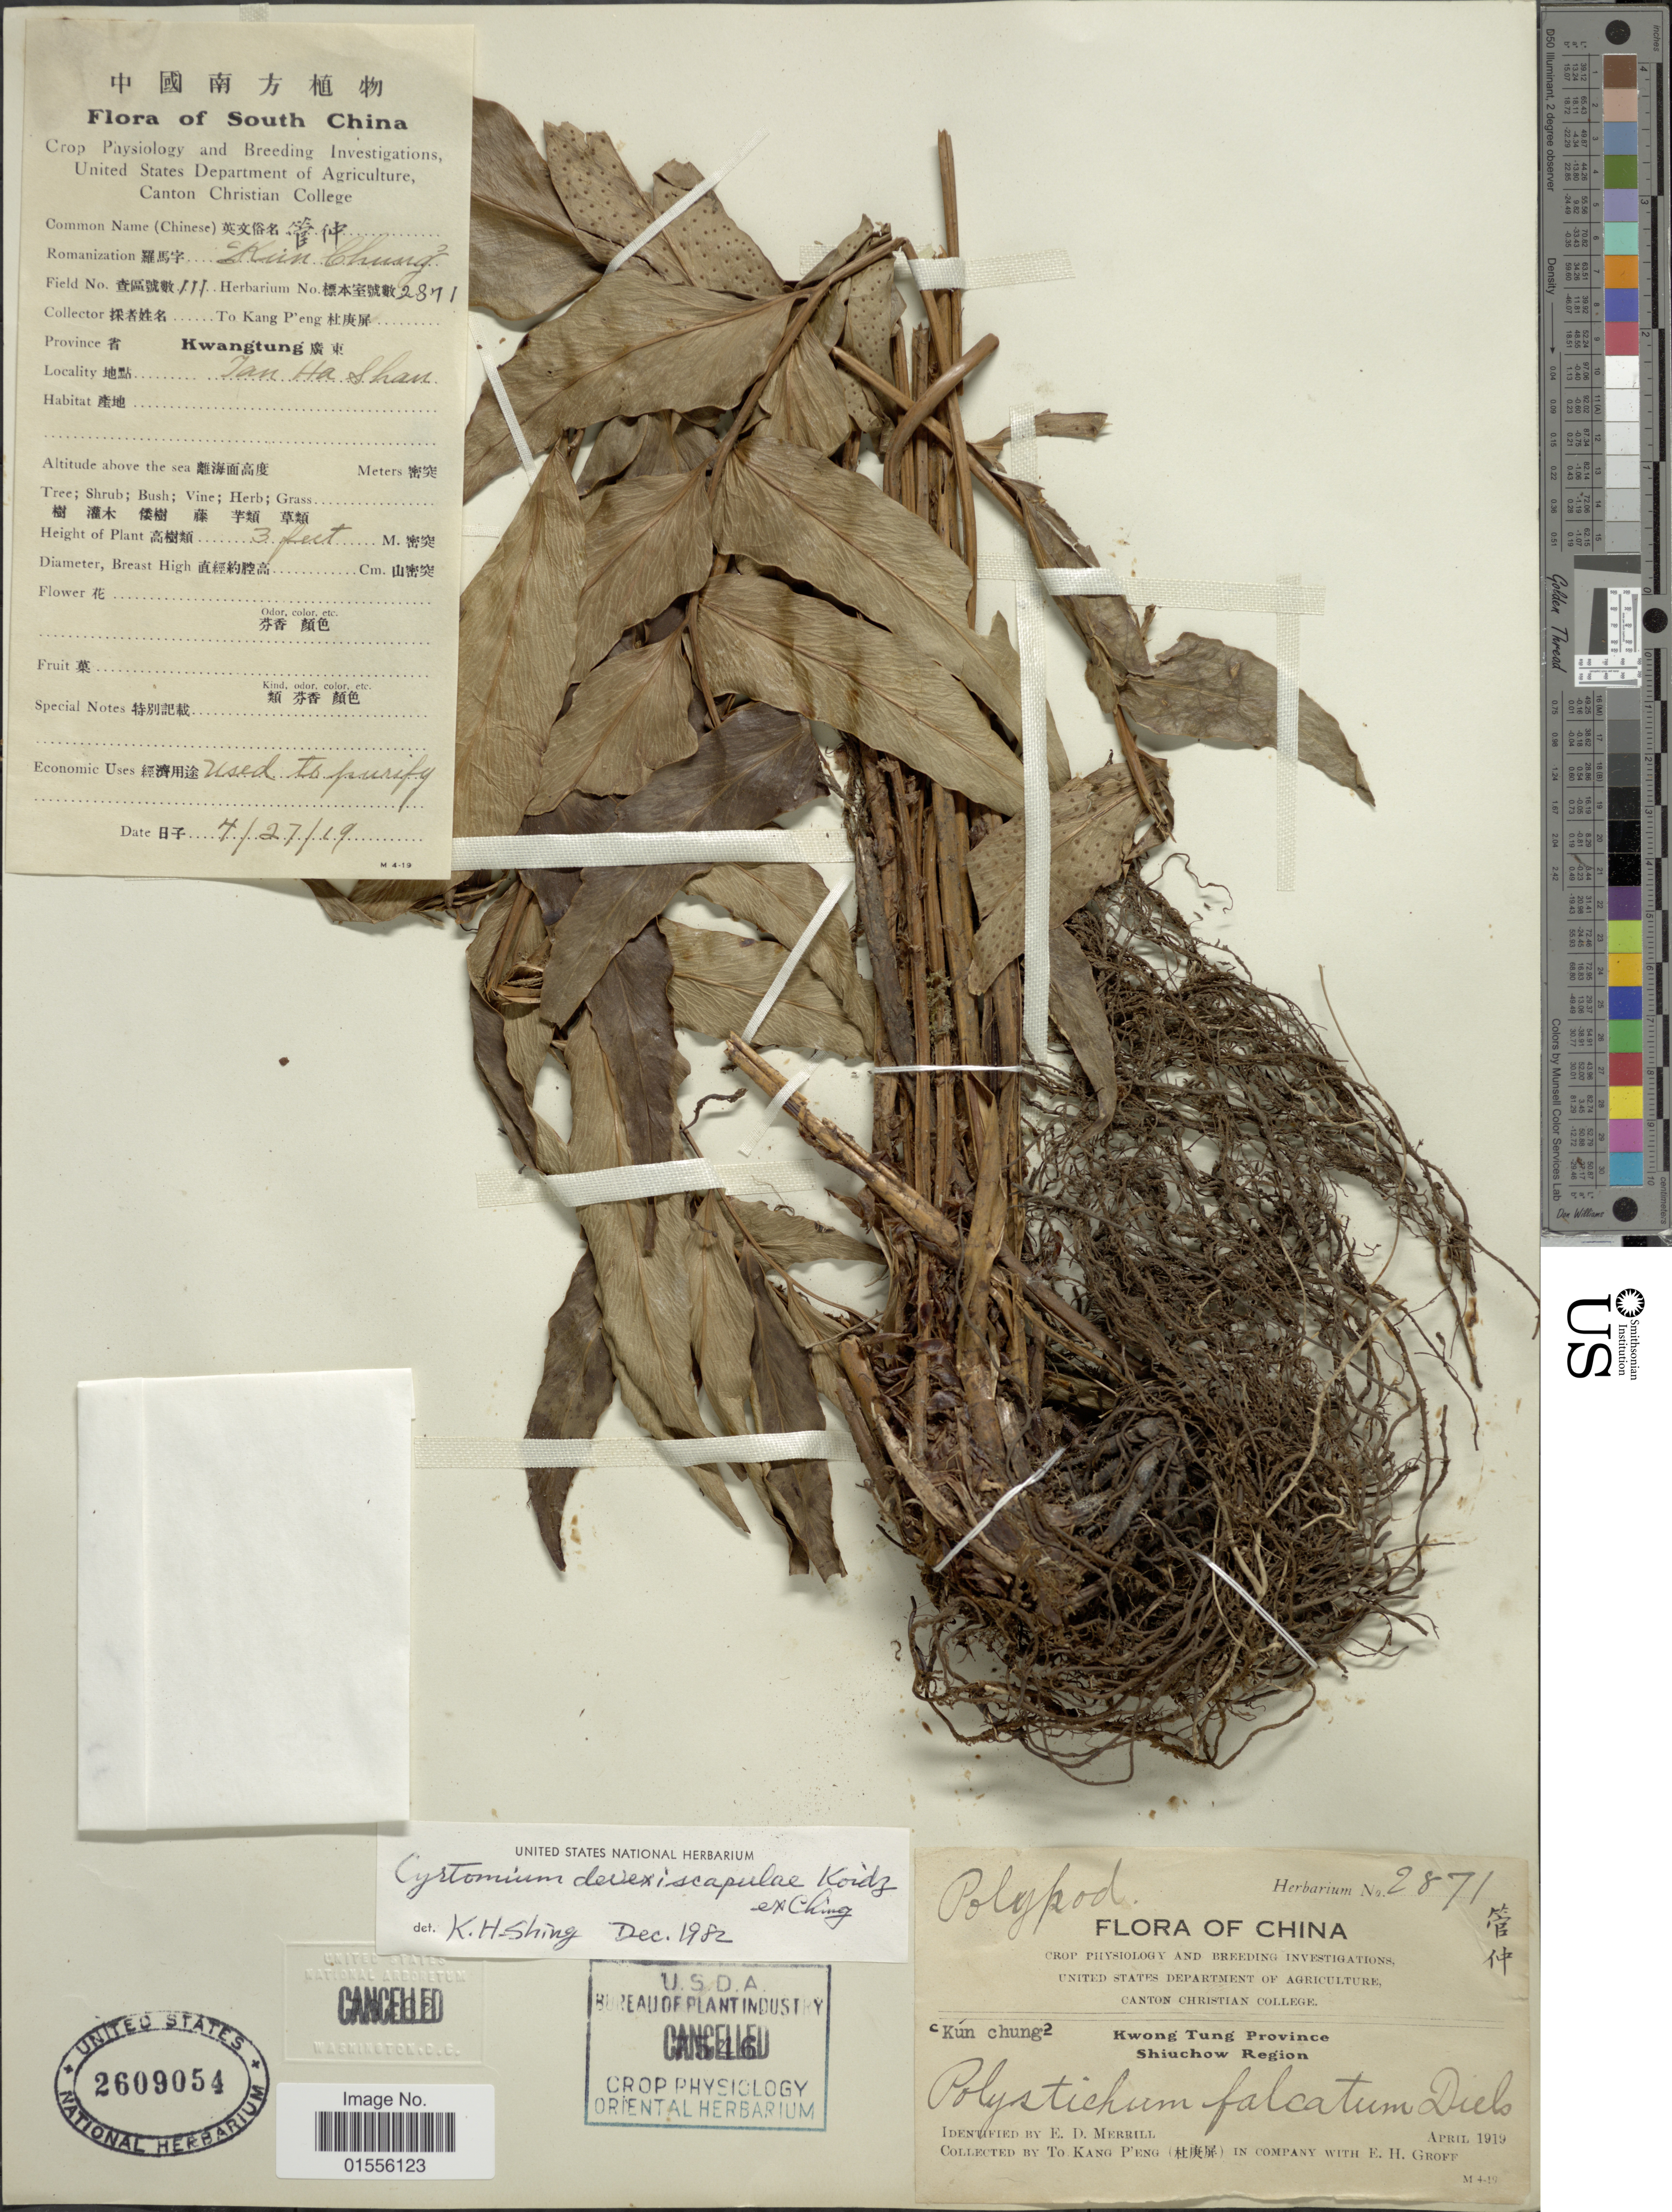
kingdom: Plantae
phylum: Tracheophyta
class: Polypodiopsida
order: Polypodiales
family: Dryopteridaceae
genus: Cyrtomium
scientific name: Cyrtomium devexiscapulae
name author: (Koidz.) Ching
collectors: T. K. P'eng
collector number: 111/2871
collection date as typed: Transcribed d/m/y: 27/4/19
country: China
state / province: Guangdong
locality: South China, Kwangtung, Jan Ha Shan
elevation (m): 1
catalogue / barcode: US 2609054